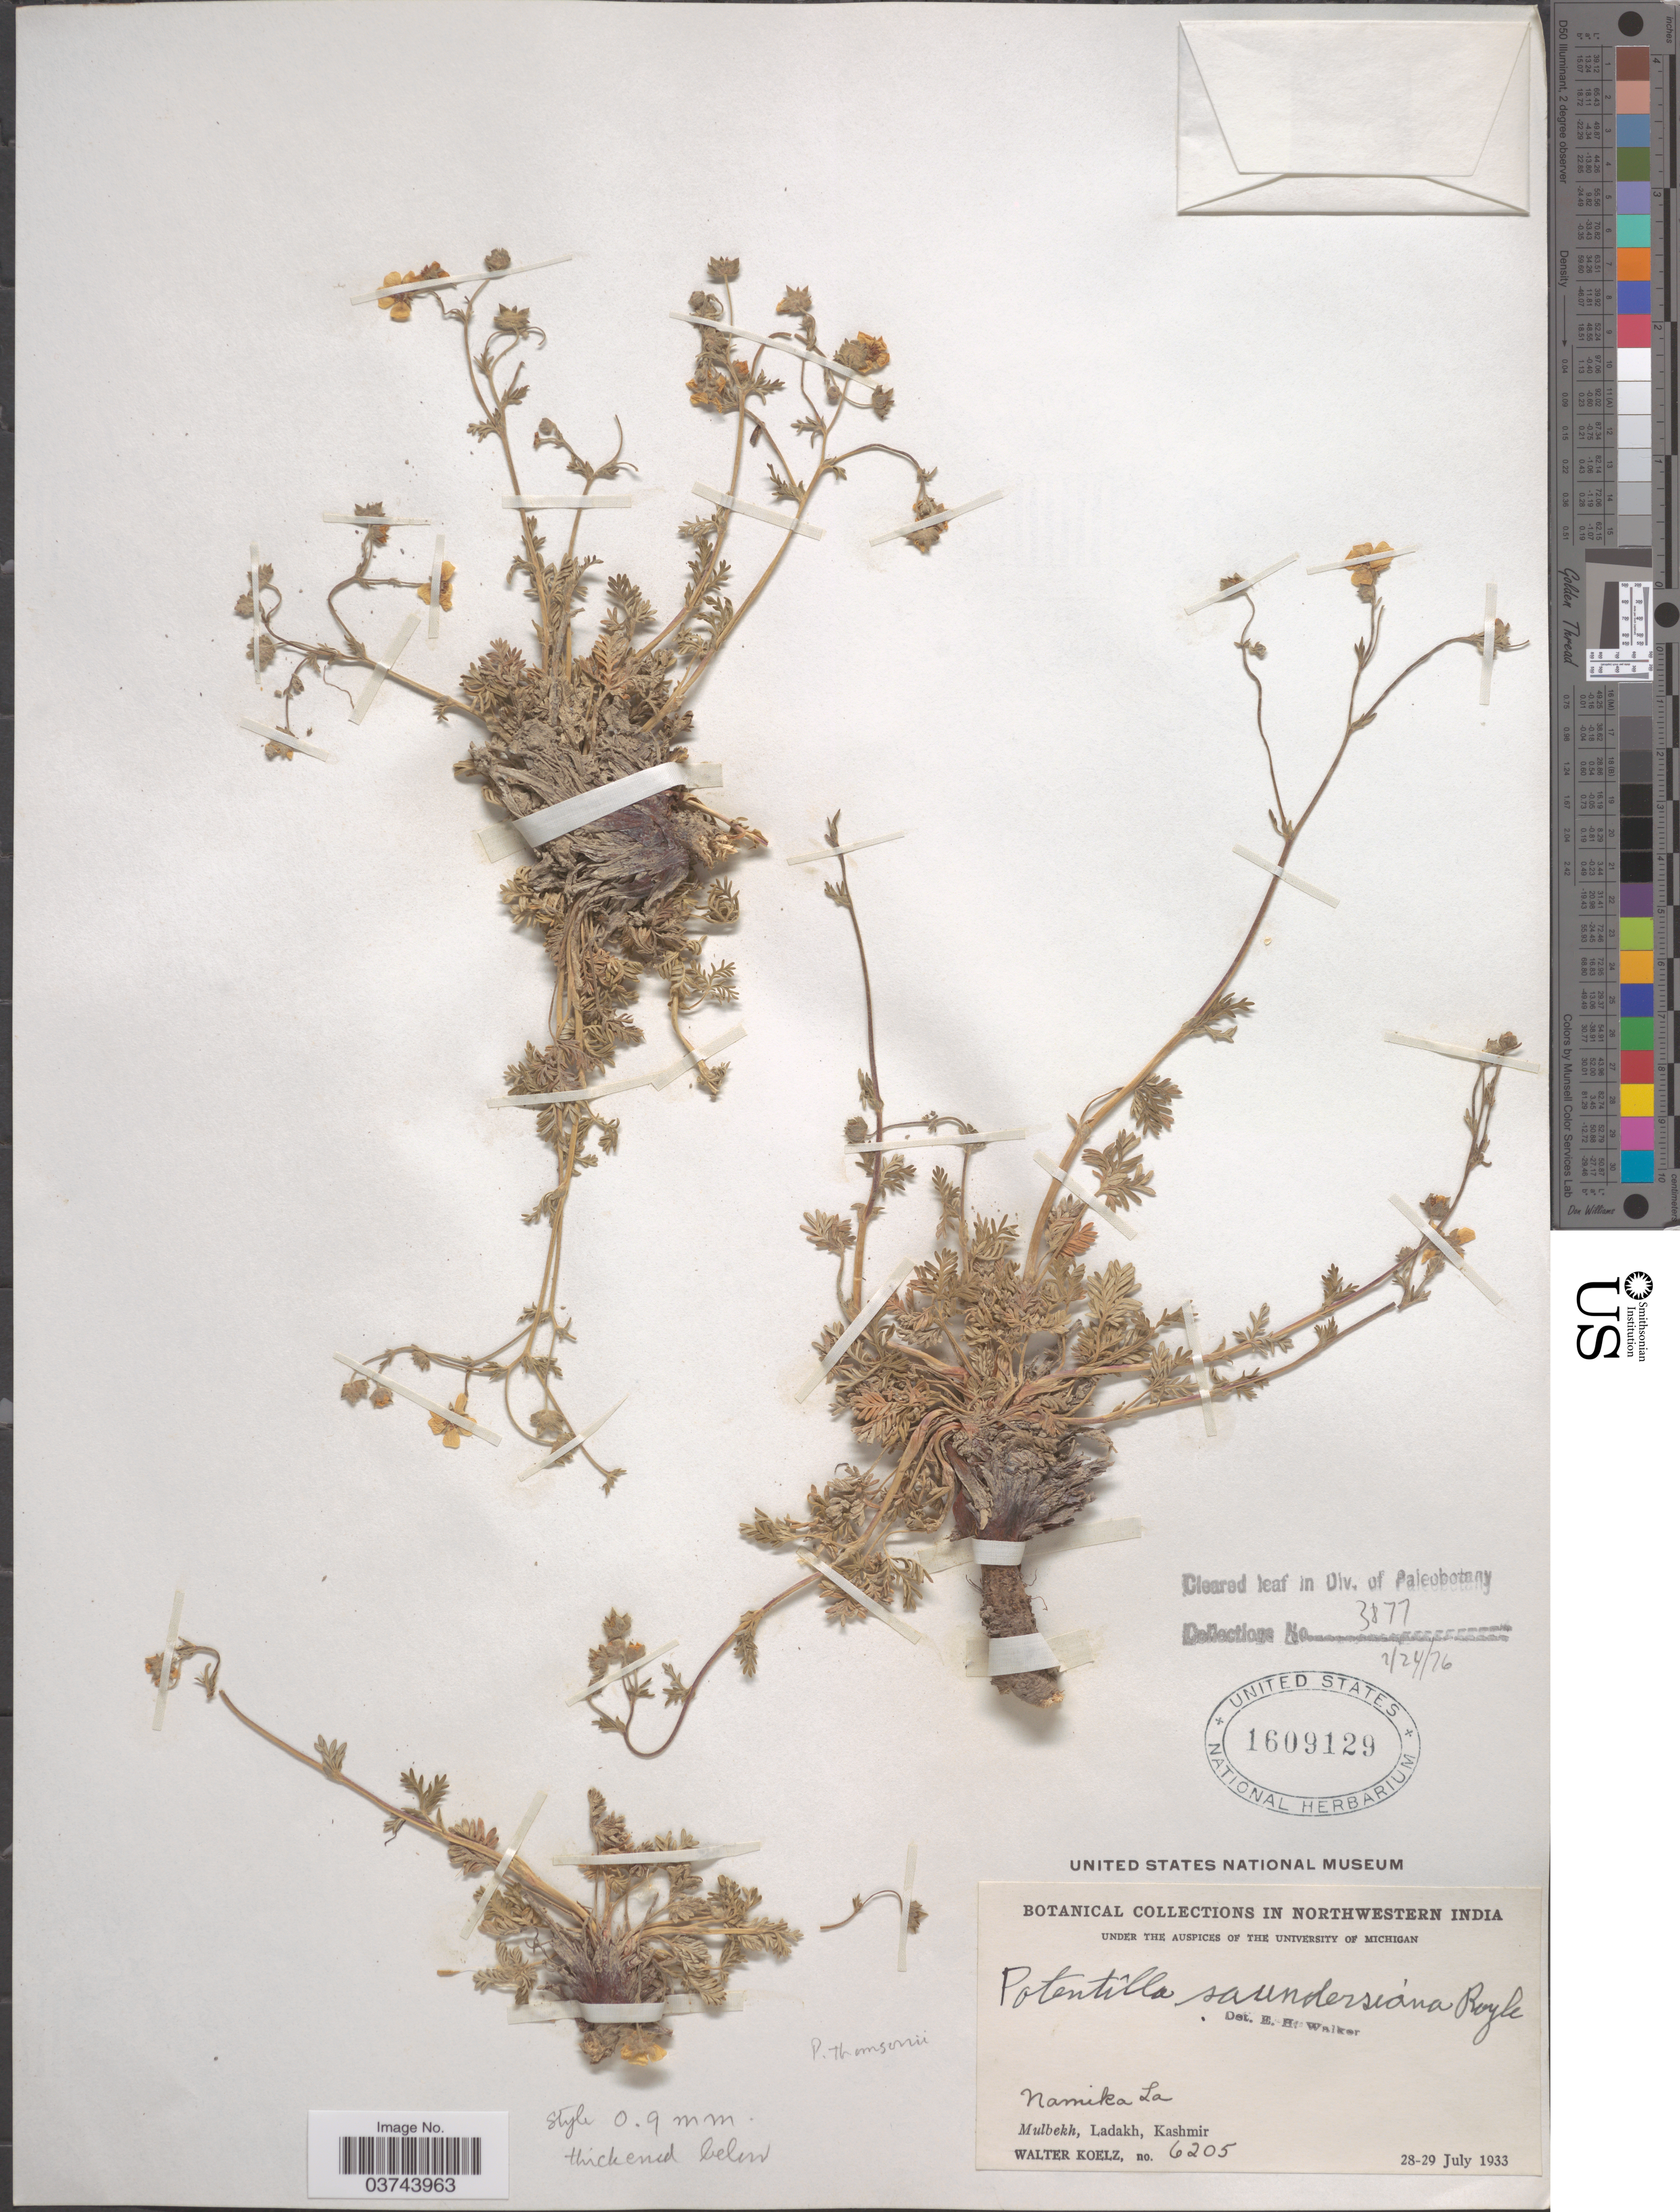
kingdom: Plantae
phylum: Tracheophyta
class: Magnoliopsida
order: Rosales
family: Rosaceae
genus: Potentilla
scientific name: Potentilla thomsonii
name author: Hand.-Mazz.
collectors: W. N. Koelz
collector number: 6205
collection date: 1933-07-28/1933-07-29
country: India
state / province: Jammu and Kashmir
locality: Northwestern India. Namika La. Mulbekh, Ladakh, Kashmir.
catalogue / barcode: US 1609129